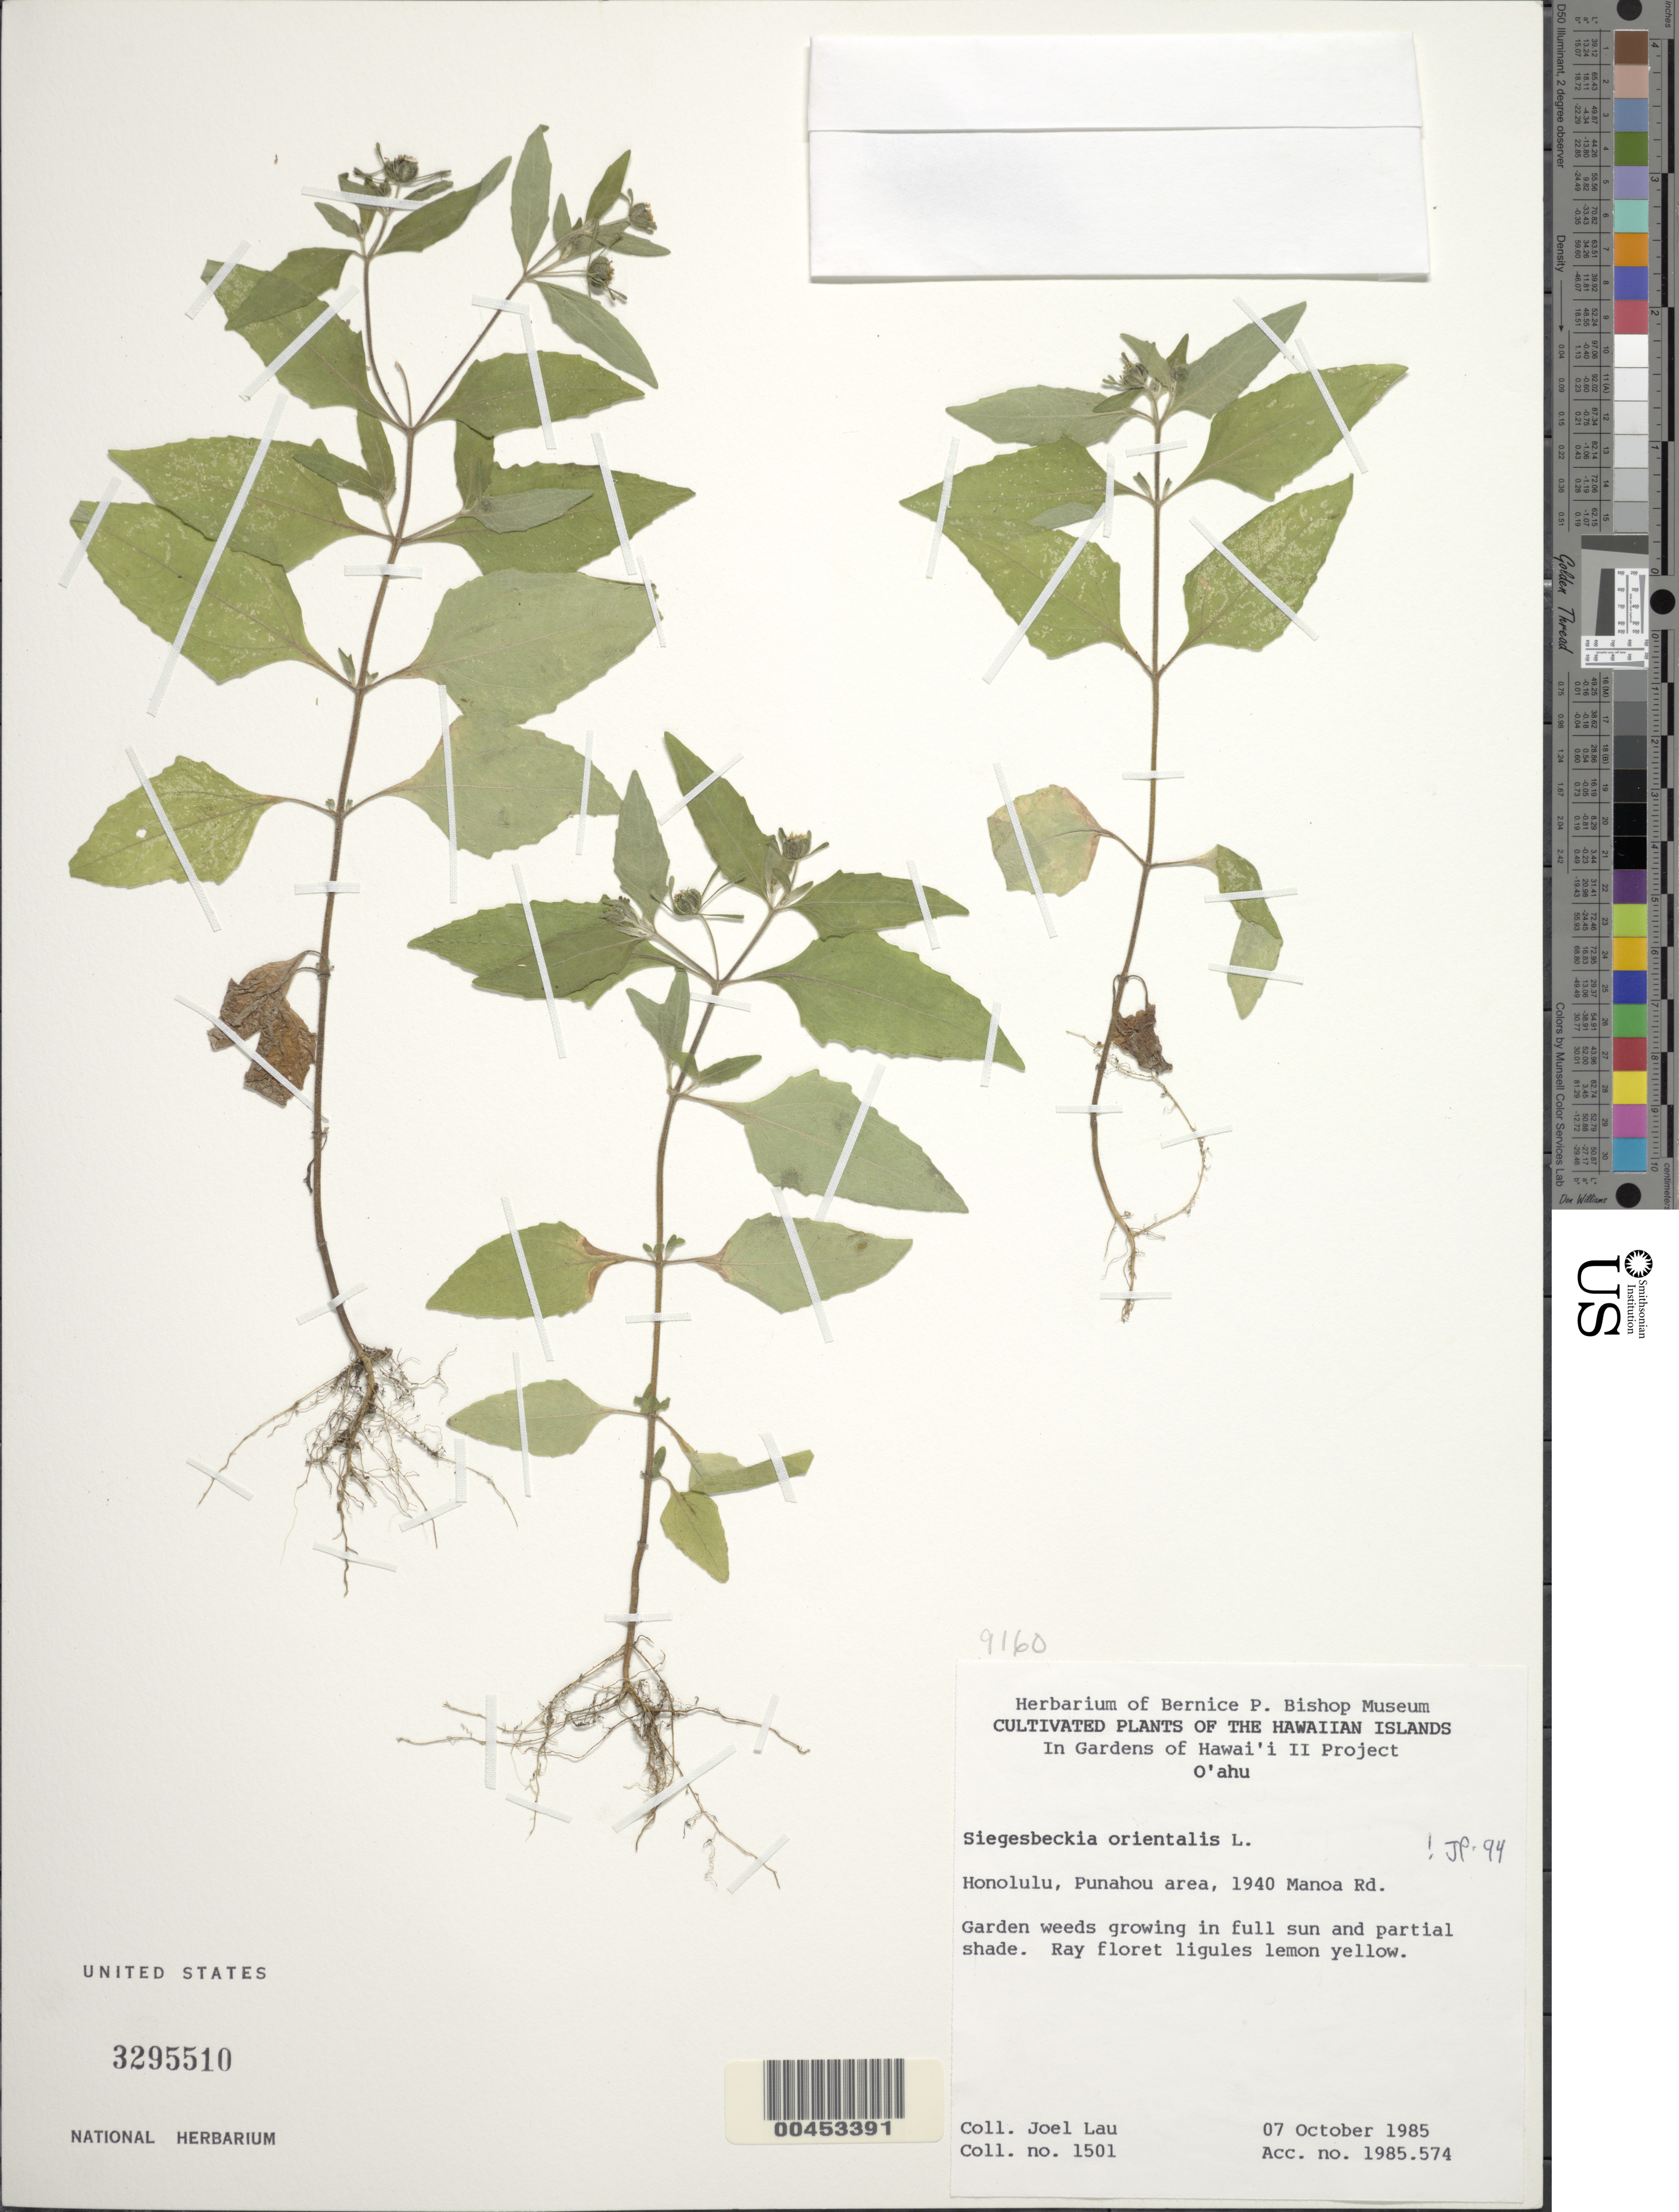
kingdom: Plantae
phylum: Tracheophyta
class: Magnoliopsida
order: Asterales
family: Asteraceae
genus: Sigesbeckia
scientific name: Sigesbeckia orientalis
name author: L.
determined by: Pruski, J. F.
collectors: J. Lau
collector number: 1501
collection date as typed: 7 Oct 1985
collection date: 1985-10-07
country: United States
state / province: Hawaii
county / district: Honolulu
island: Oahu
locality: Honolulu, Punahou area, 1940 Manoa Rd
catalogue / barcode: US 3295510